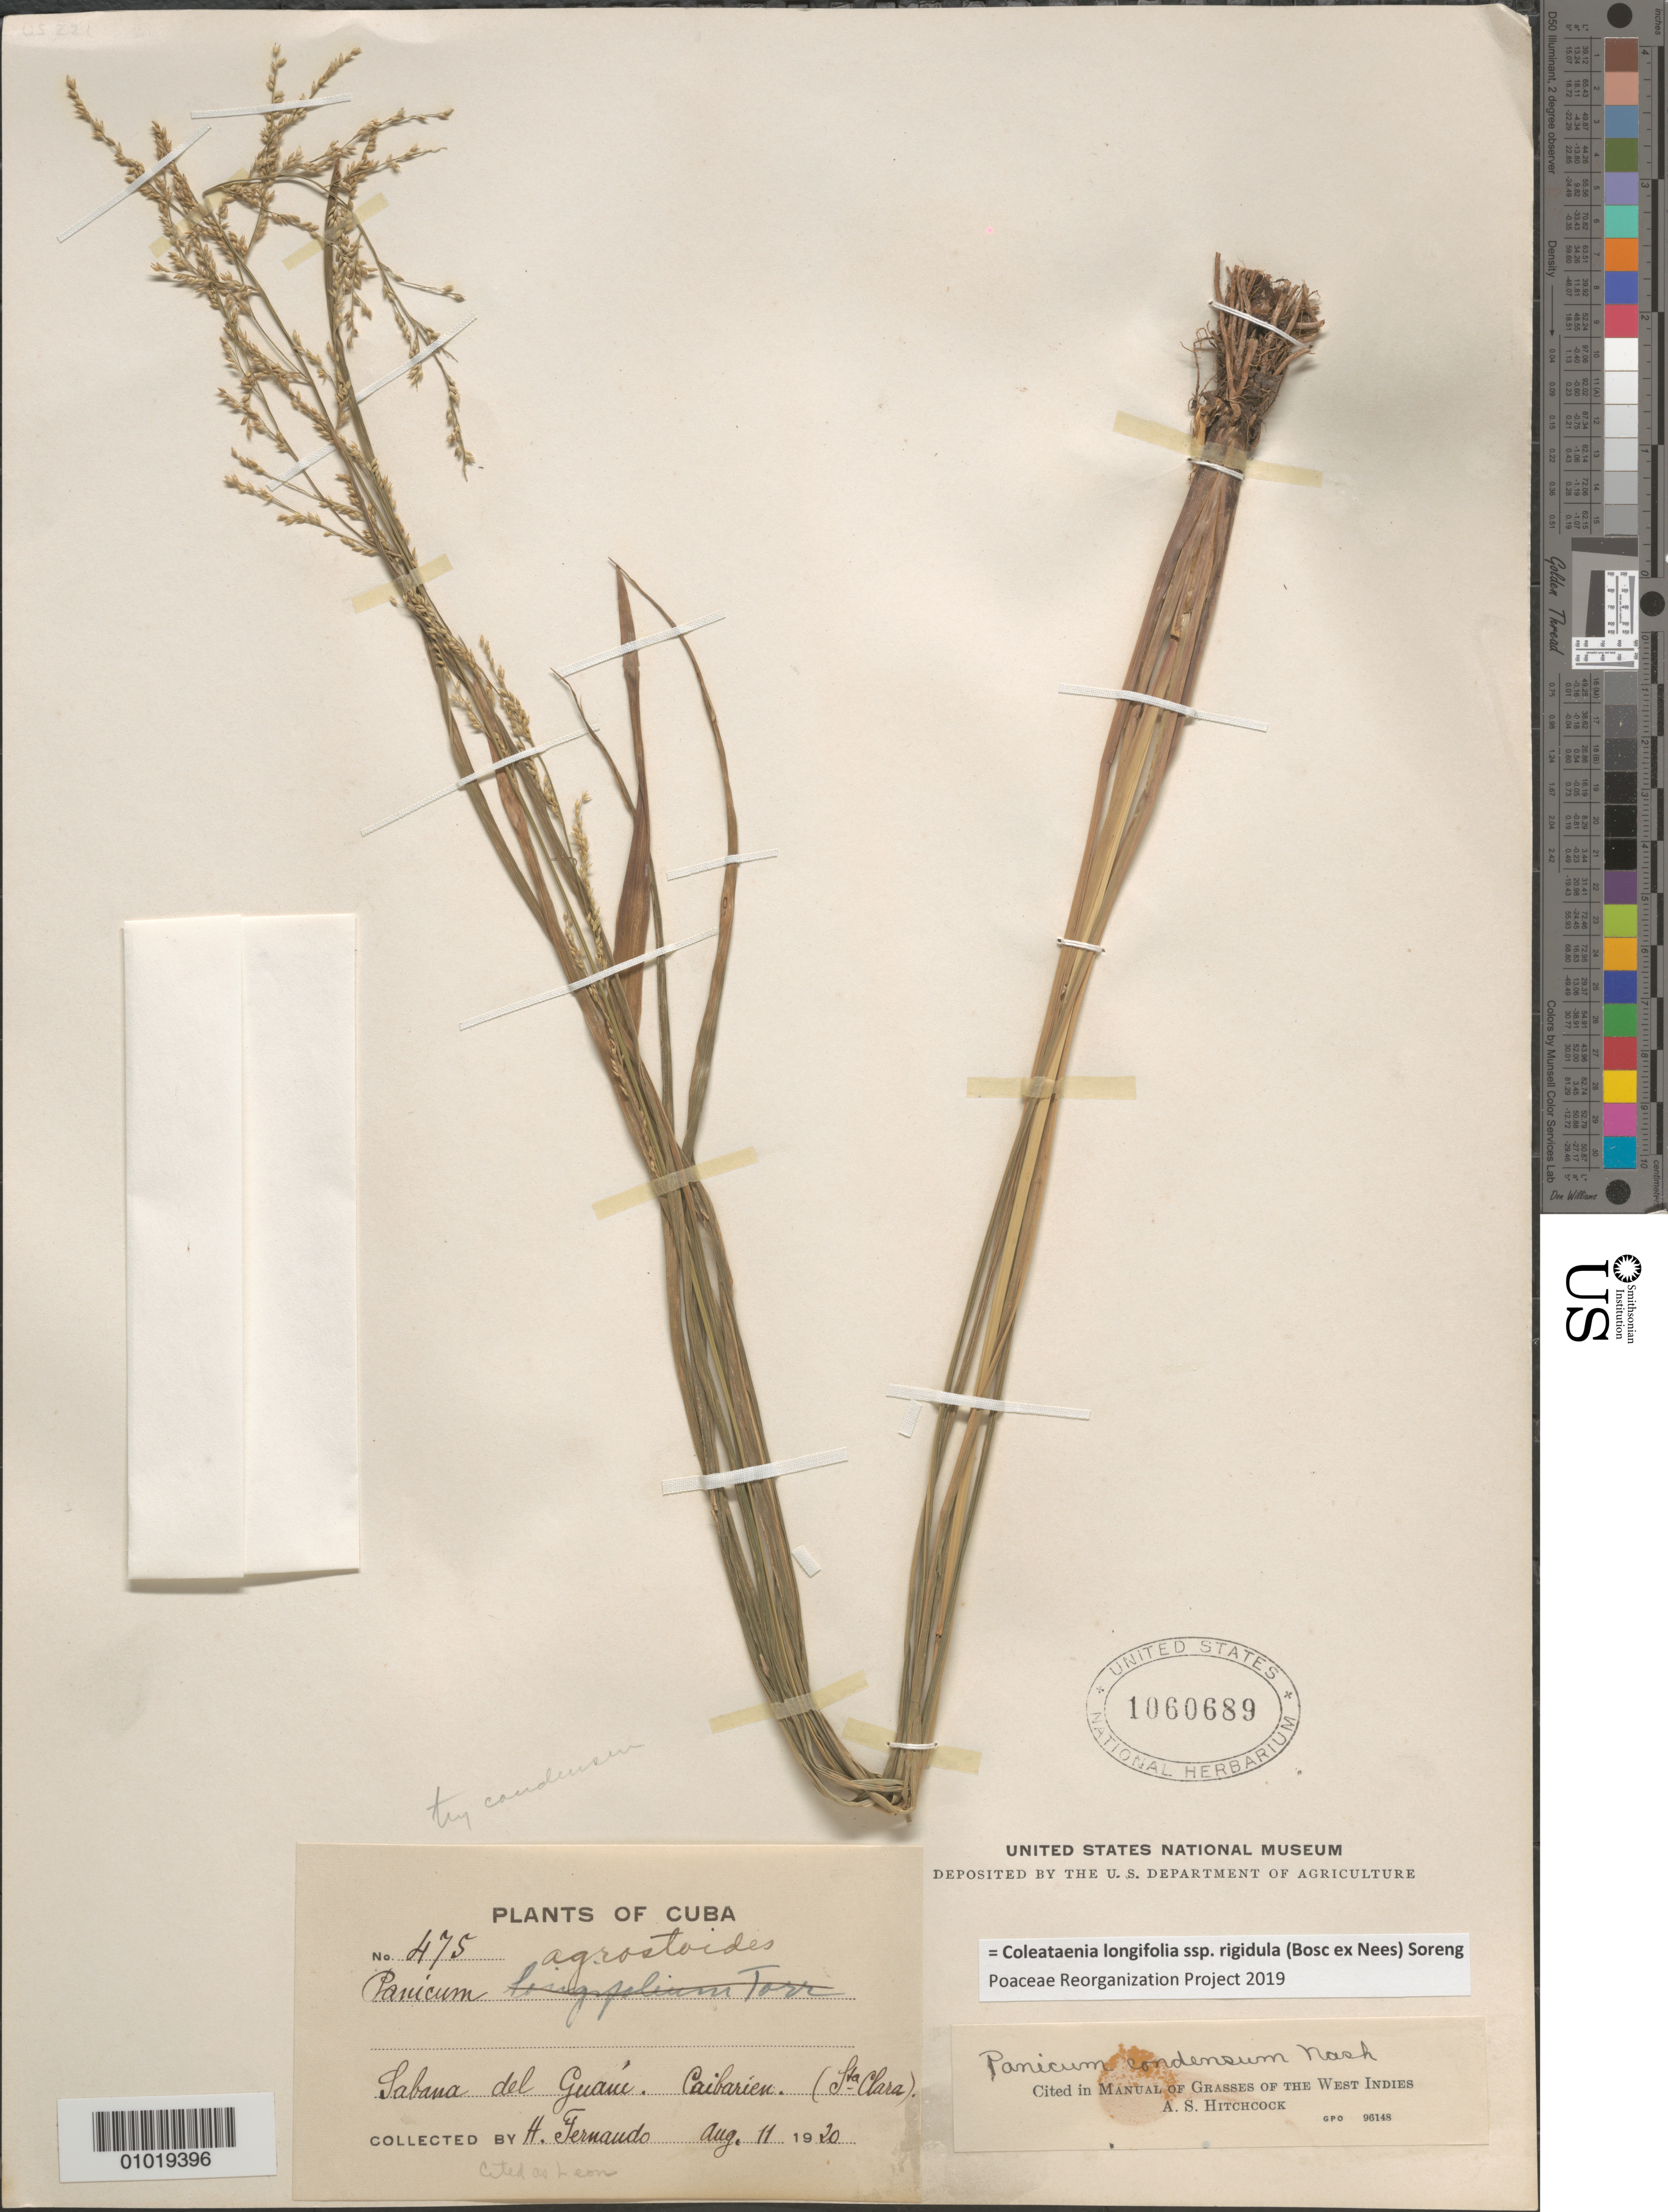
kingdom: Plantae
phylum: Tracheophyta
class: Liliopsida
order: Poales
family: Poaceae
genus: Panicum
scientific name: Panicum condensum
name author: Nash ex Small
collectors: H. Fernando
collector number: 475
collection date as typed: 11 Aug 1920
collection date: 1920-08-11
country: Cuba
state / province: Villa Clara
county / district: Santa Clara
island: Cuba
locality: Savanna of Guani, Caibarien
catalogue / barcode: US 1060689